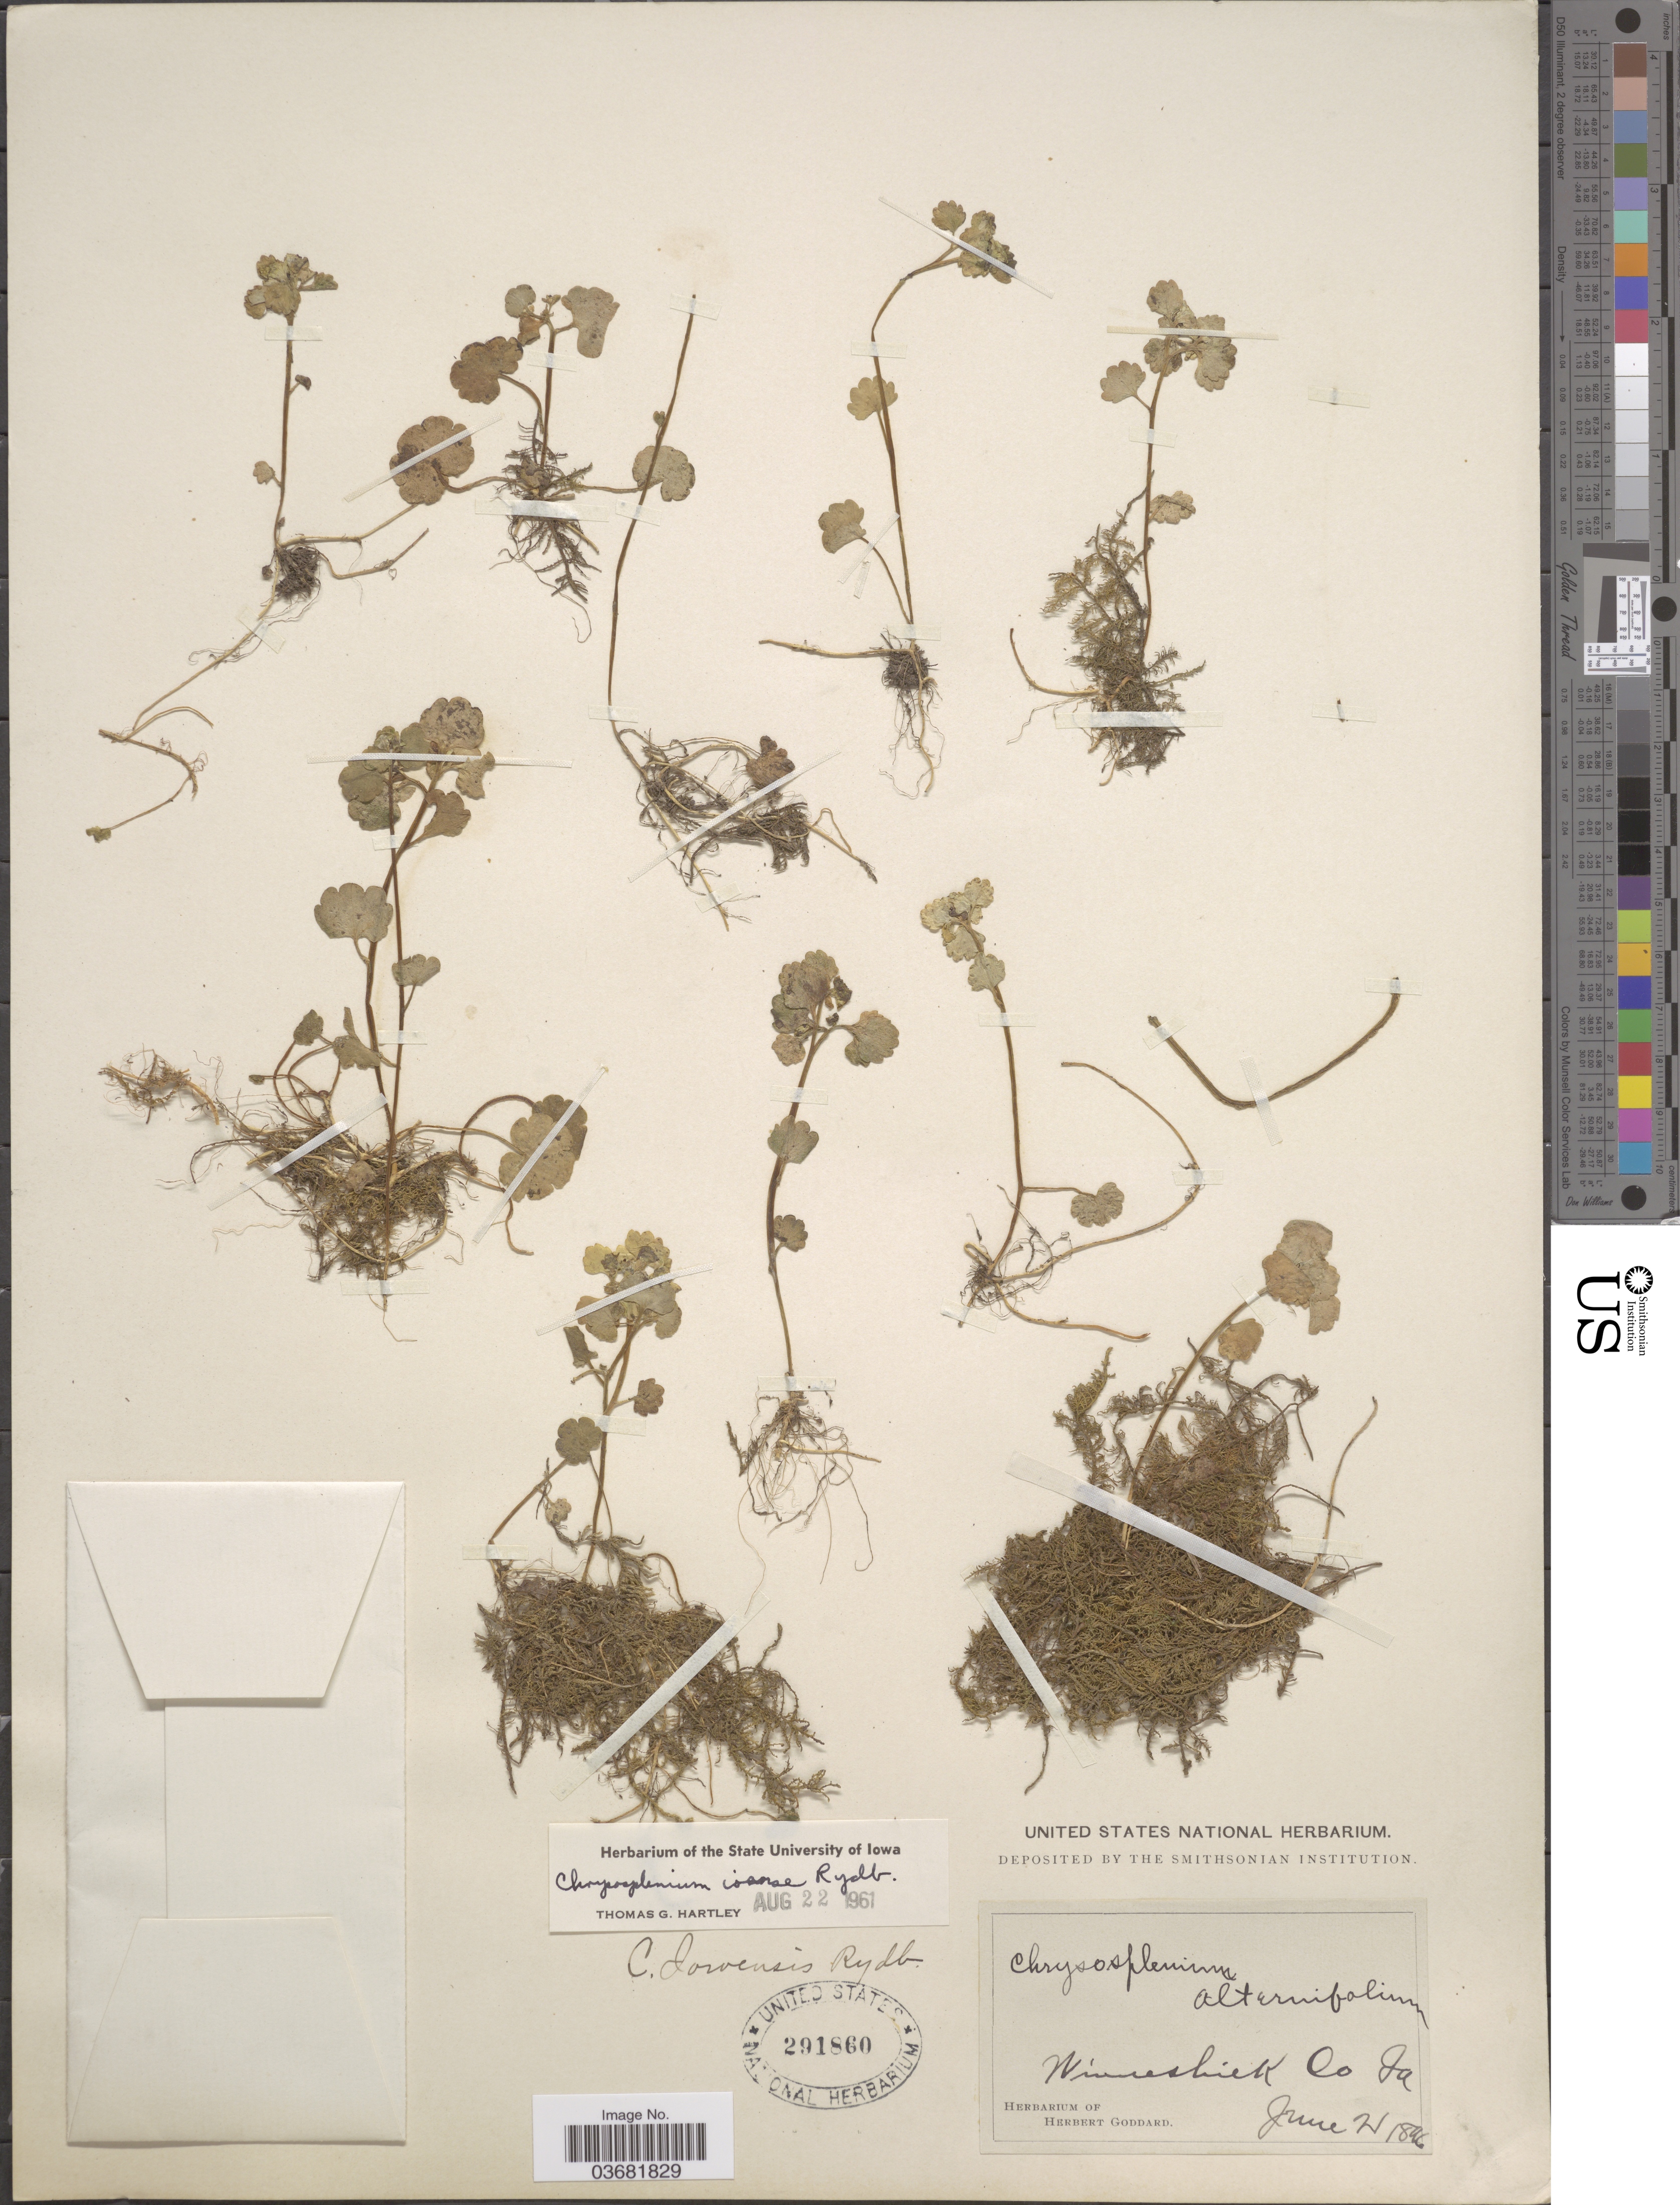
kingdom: Plantae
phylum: Tracheophyta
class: Magnoliopsida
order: Saxifragales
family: Saxifragaceae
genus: Chrysosplenium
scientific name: Chrysosplenium iowense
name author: Rydb.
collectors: ex herb. Herbert Goddard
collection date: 1896-06-21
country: United States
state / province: Iowa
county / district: Winneshiek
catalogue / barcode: US 291860